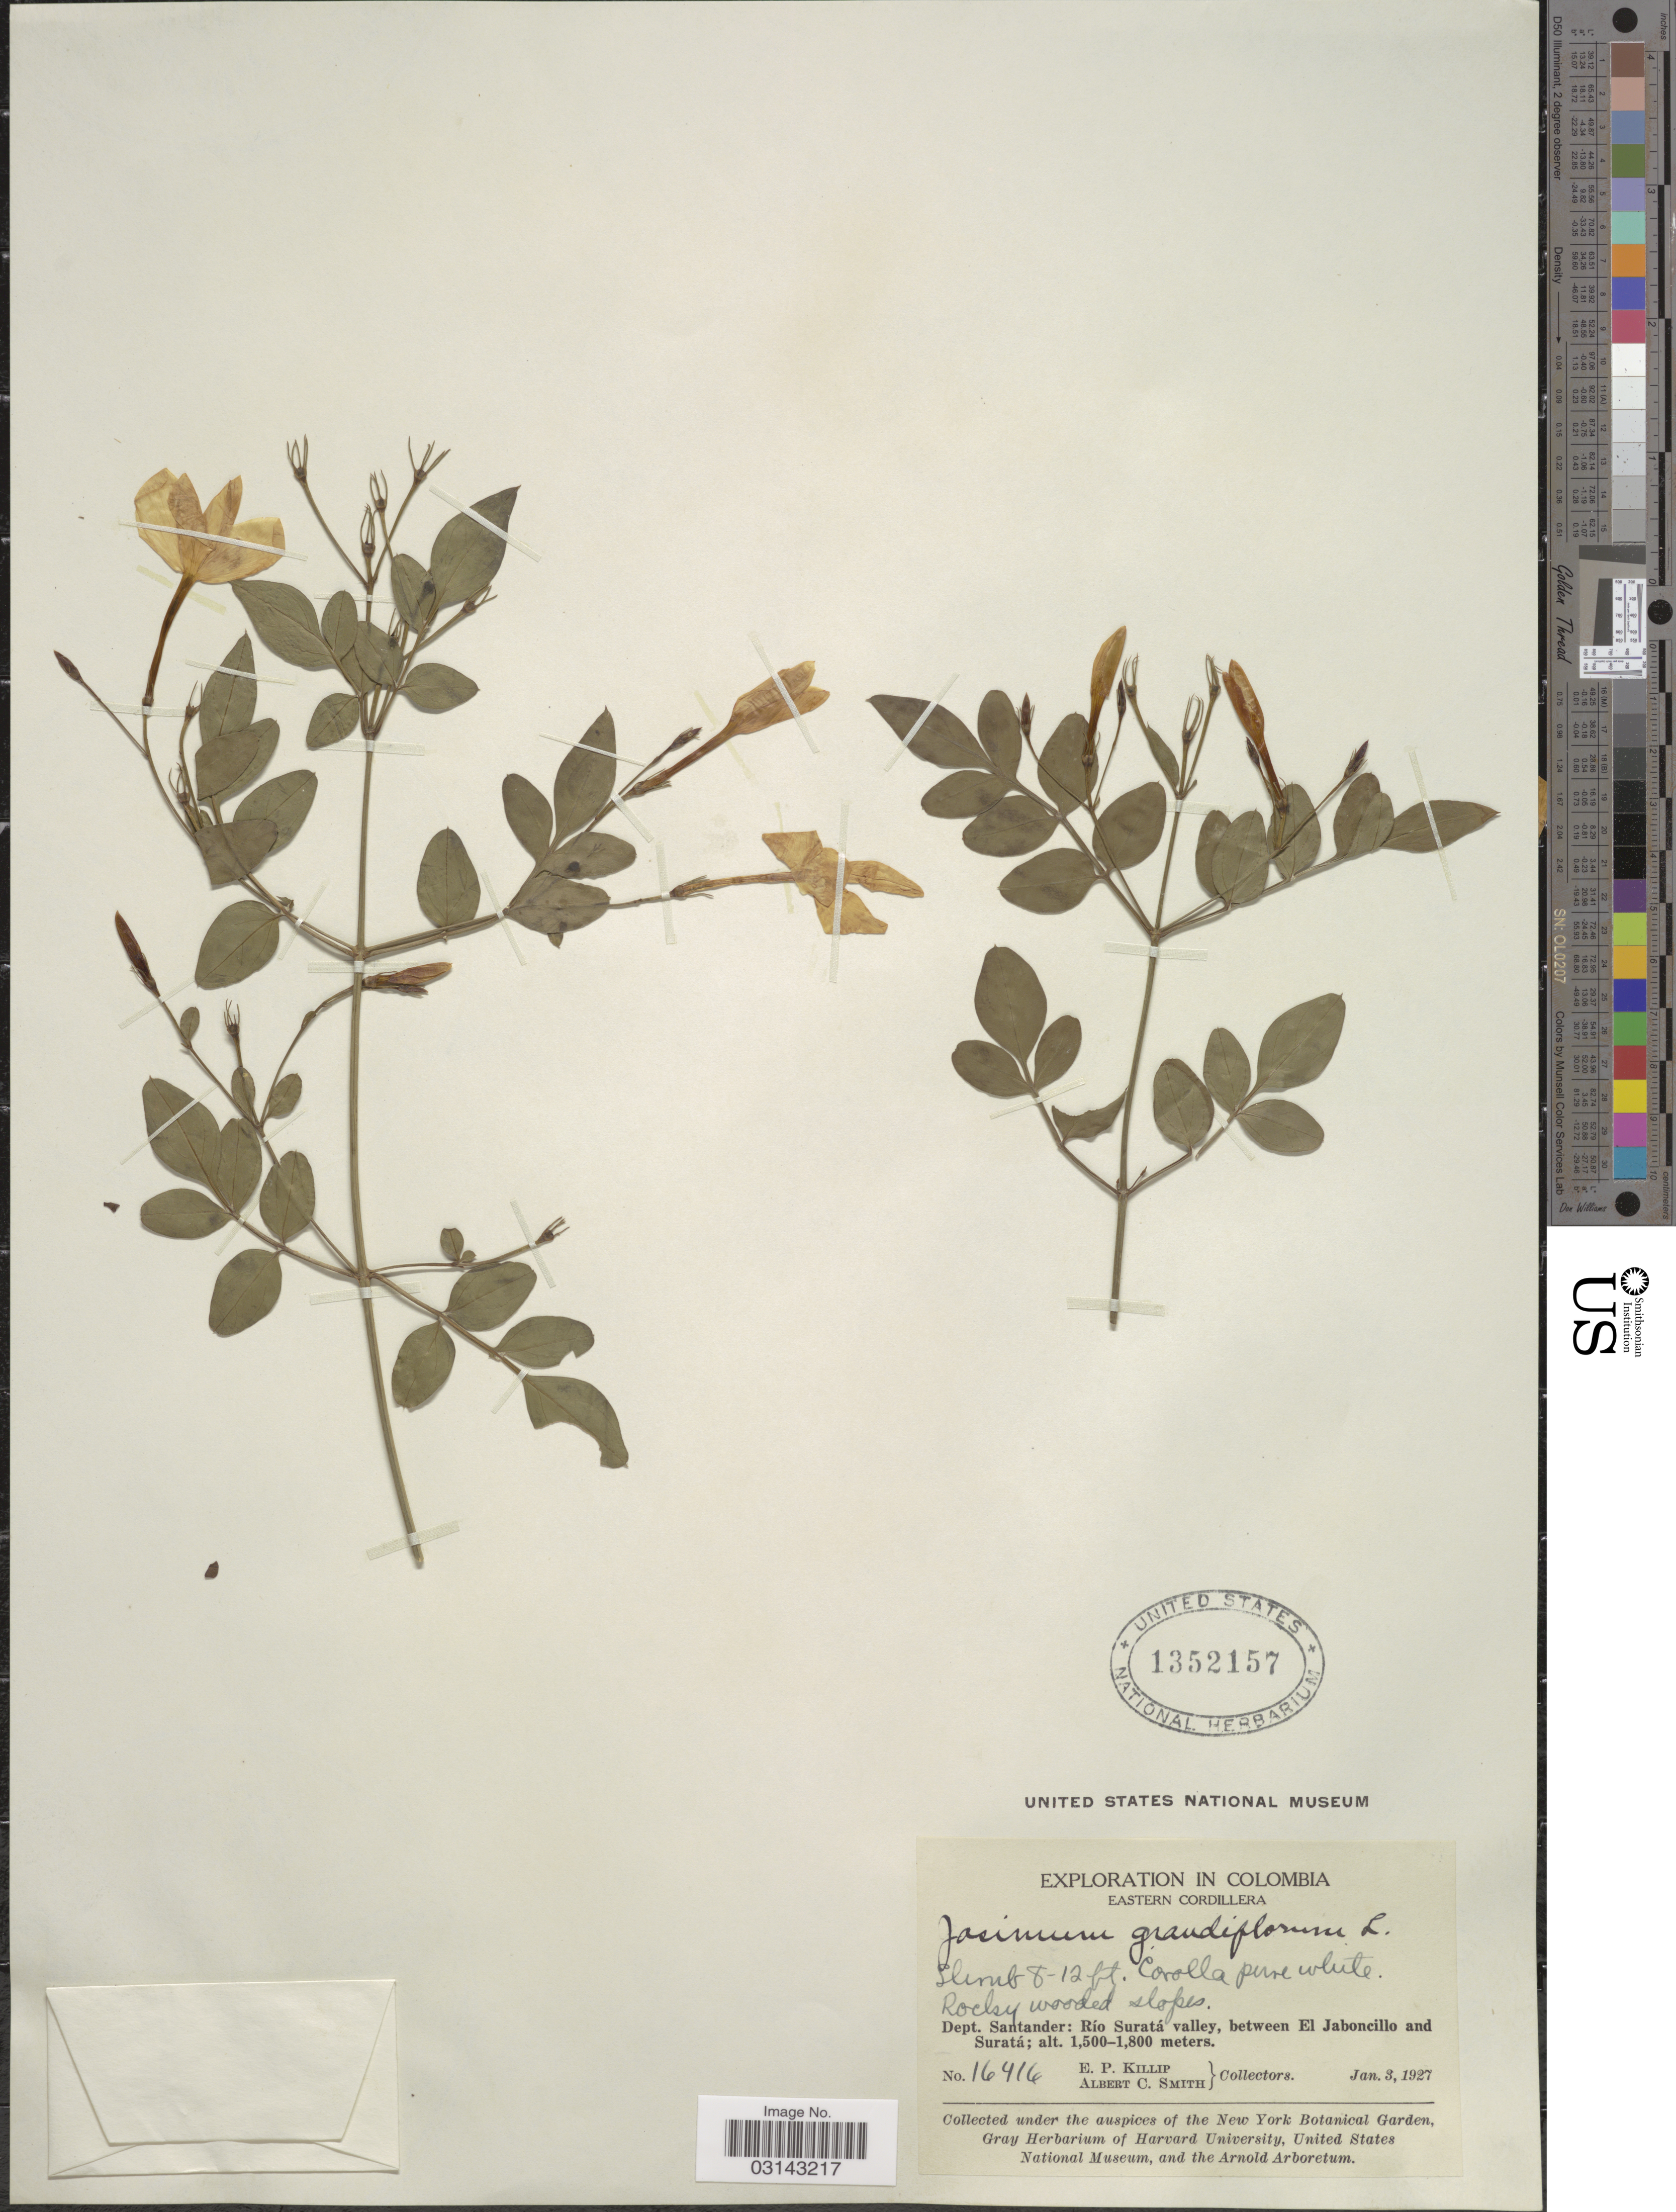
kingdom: Plantae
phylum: Tracheophyta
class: Magnoliopsida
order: Lamiales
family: Oleaceae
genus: Jasminum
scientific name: Jasminum grandiflorum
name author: L.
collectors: E. P. Killip & A. C. Smith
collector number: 16416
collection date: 1927-01-03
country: Colombia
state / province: Santander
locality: Eastern Cordillera. Dept. Santander: Río Suratá valley, between El Jaboncillo annd Suratá.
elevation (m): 1500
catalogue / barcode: US 1352157